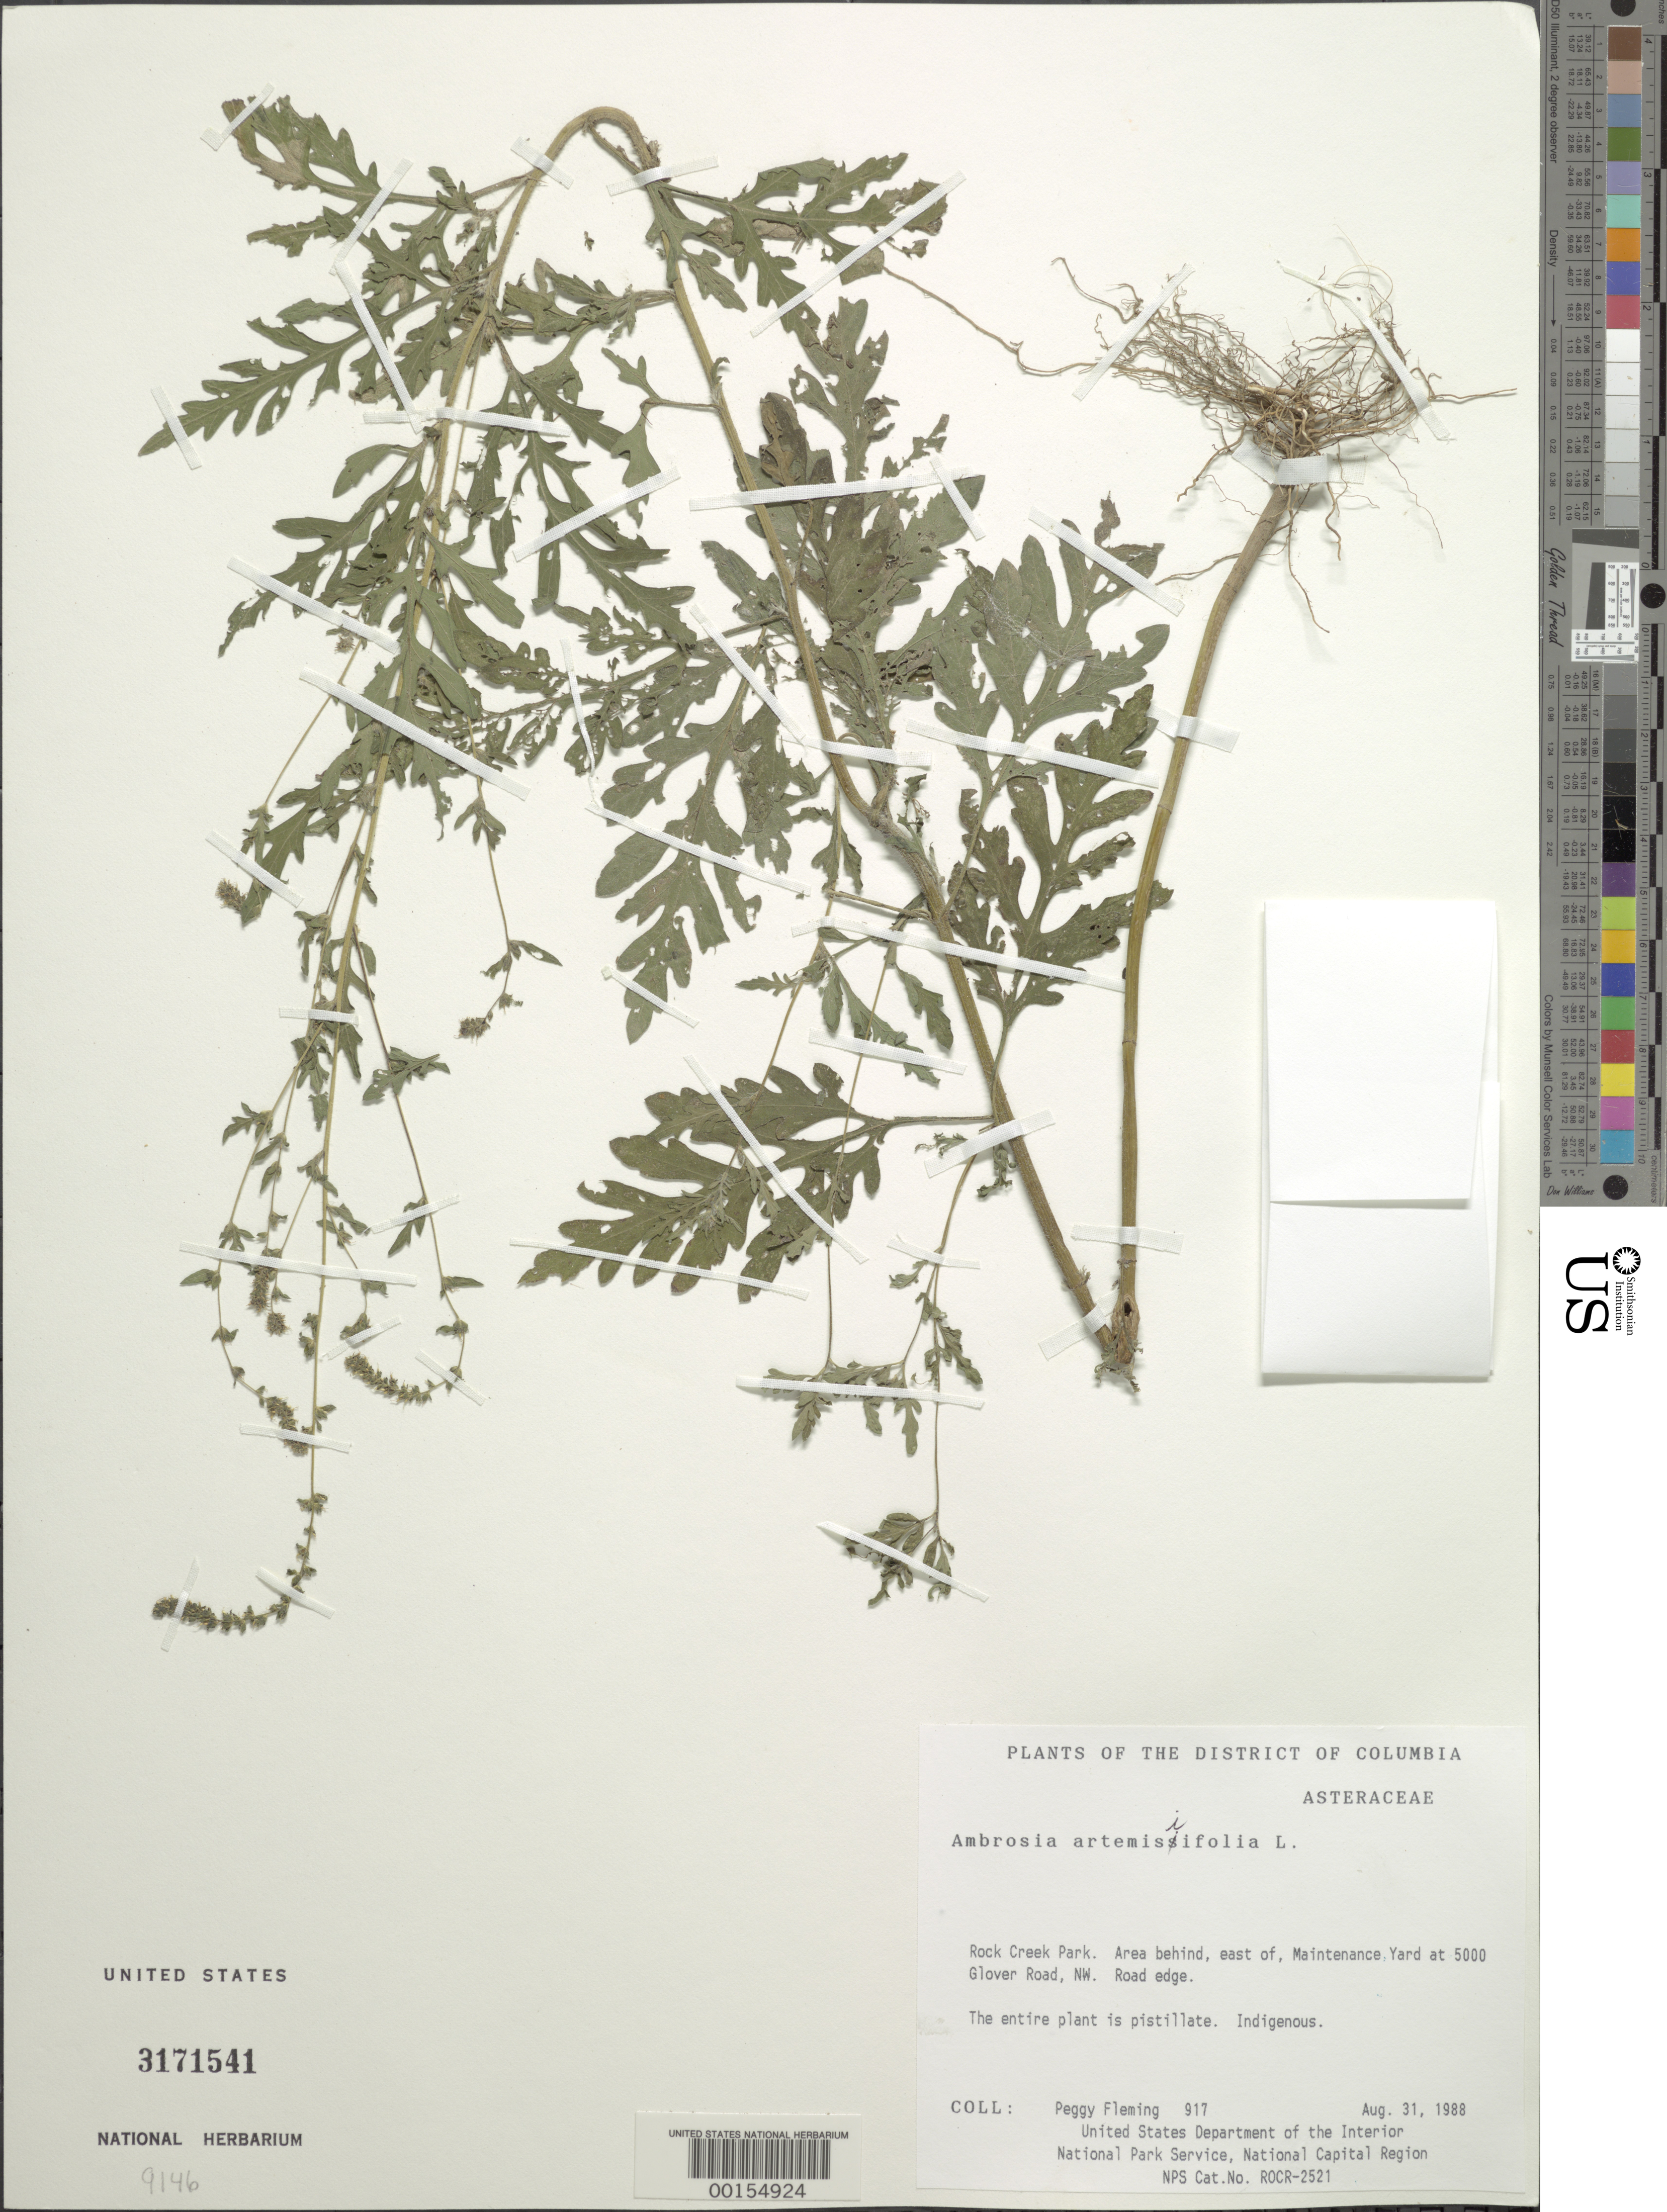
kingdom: Plantae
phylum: Tracheophyta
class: Magnoliopsida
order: Asterales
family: Asteraceae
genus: Ambrosia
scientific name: Ambrosia artemisiifolia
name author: L.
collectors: P. Fleming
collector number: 917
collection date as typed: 31 Aug 1988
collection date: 1988-08-31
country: United States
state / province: District of Columbia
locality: Rock Creek Park, behind, E of maintenance yard at Glover Road Rock Creek Park & vicinity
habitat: Road edge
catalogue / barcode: US 3171541